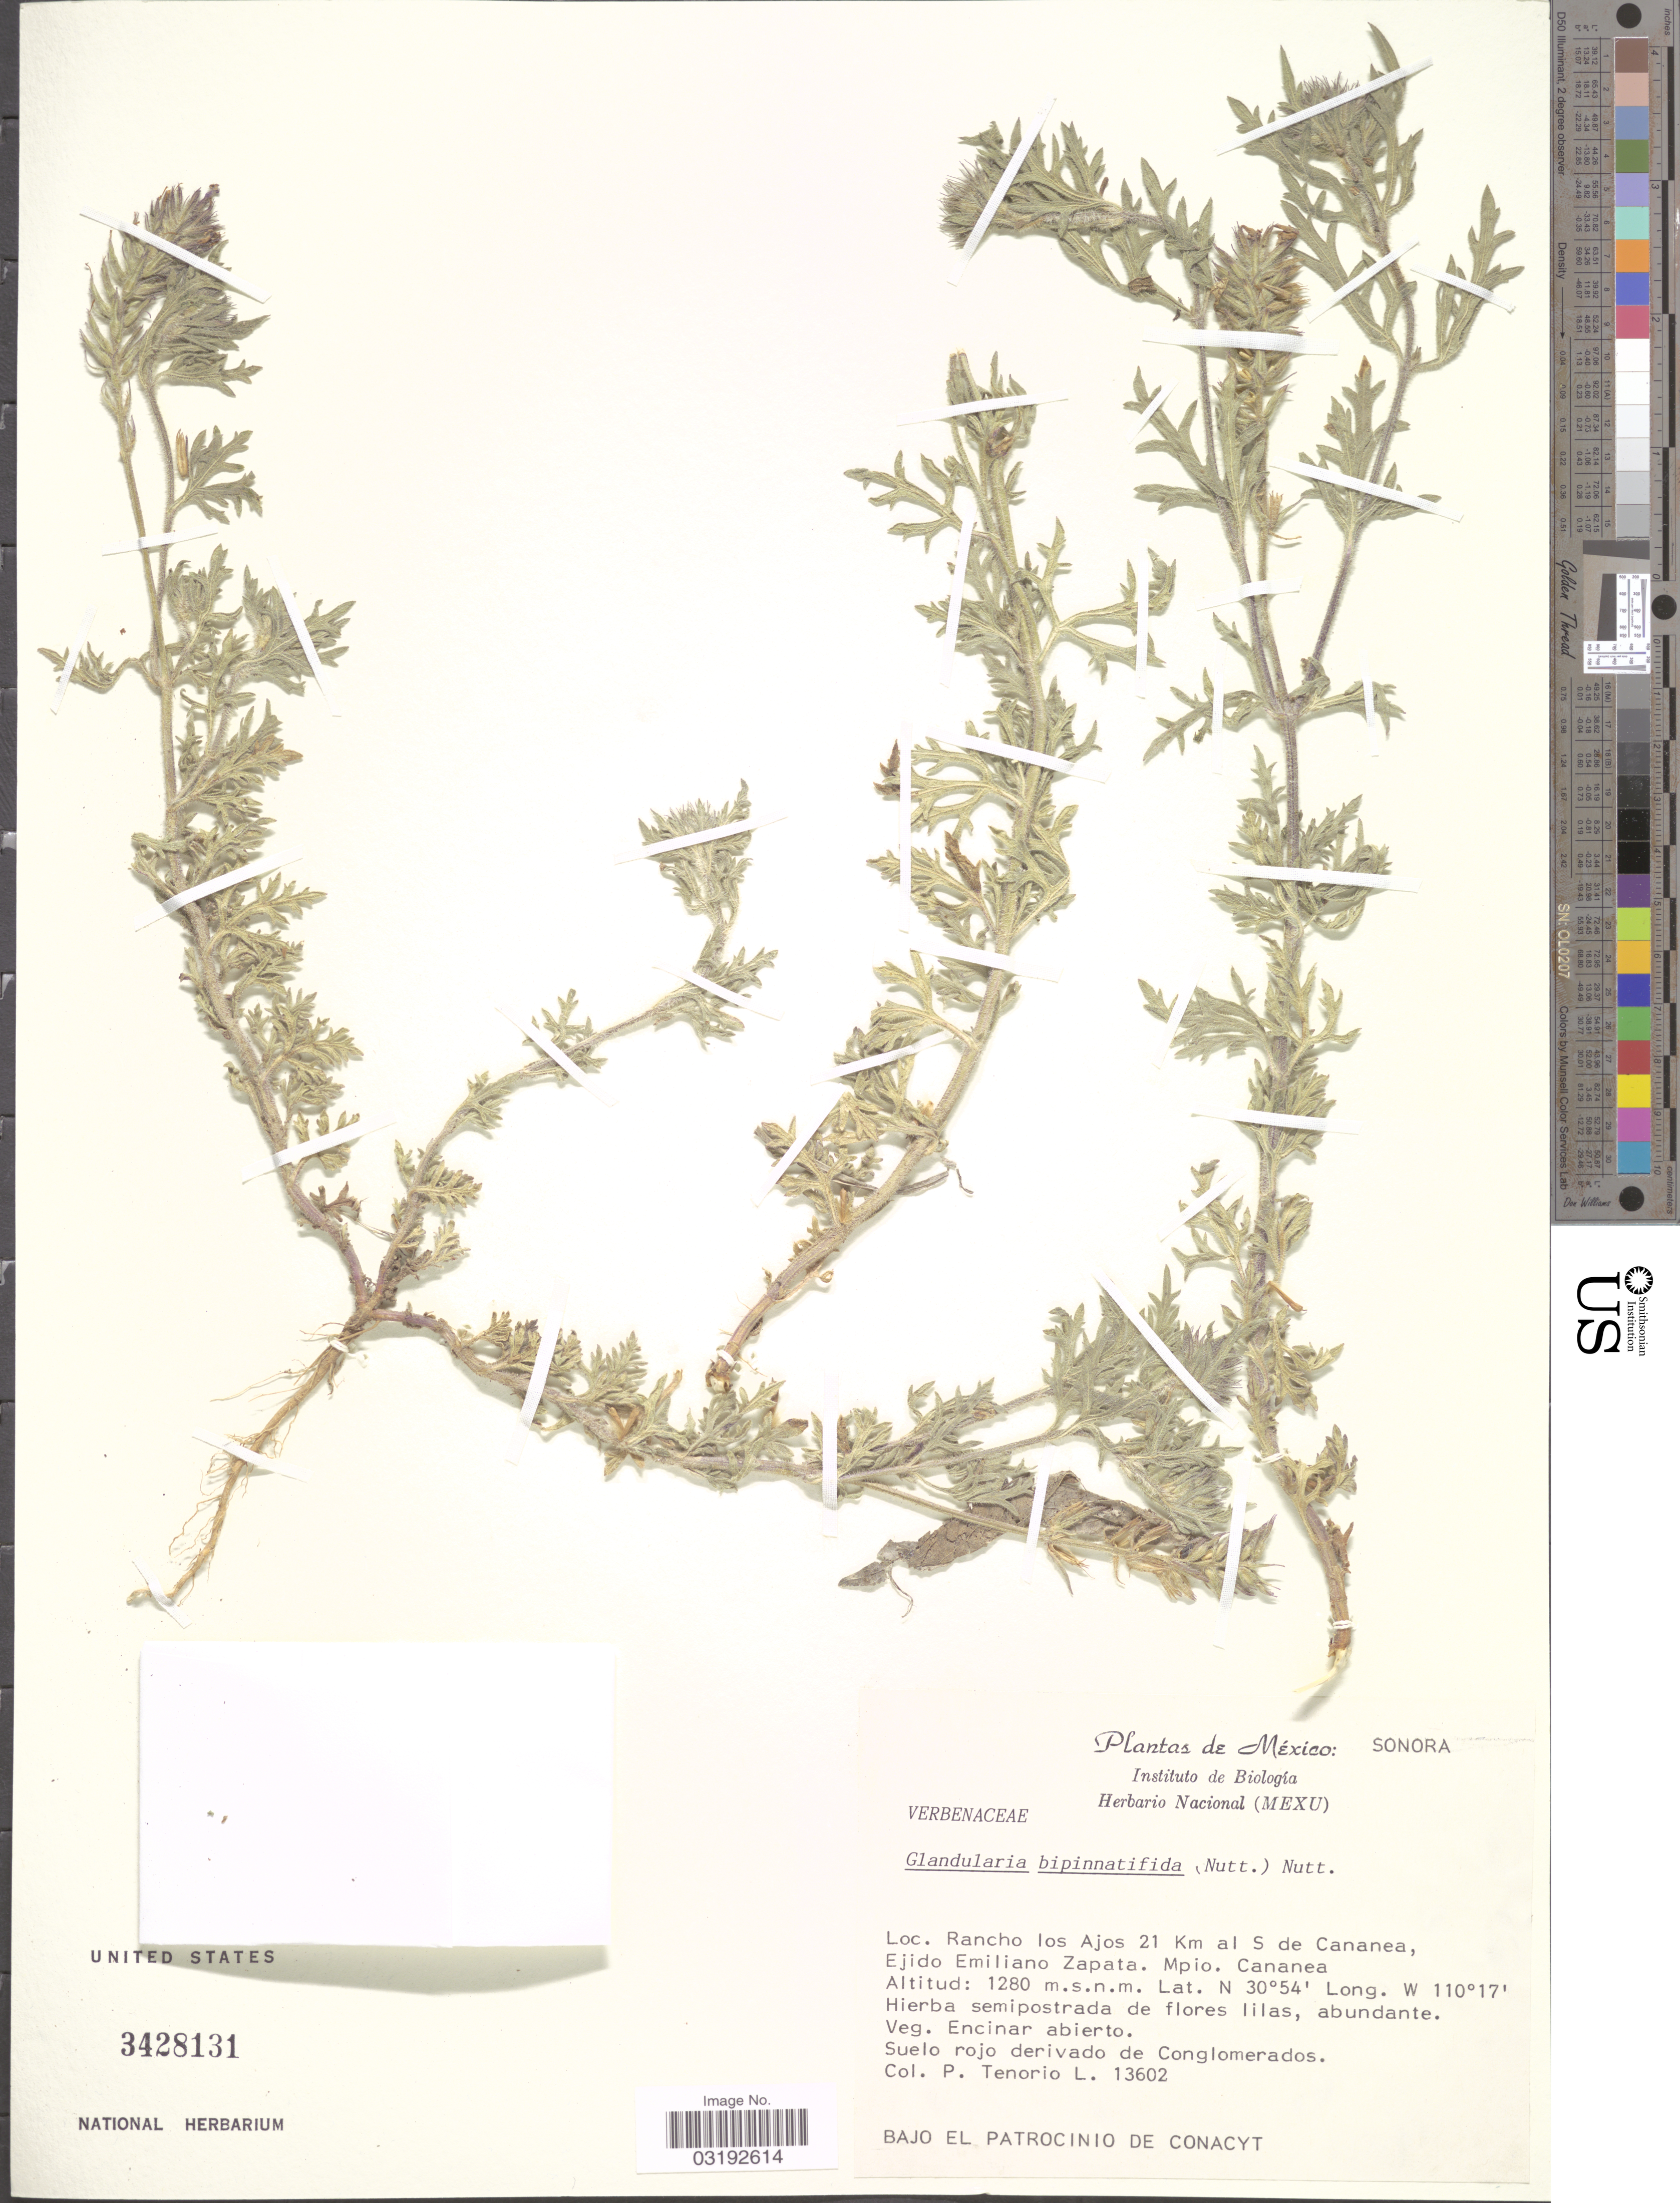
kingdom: Plantae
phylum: Tracheophyta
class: Magnoliopsida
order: Lamiales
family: Verbenaceae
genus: Verbena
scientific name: Verbena bipinnatifida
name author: (Schauer) Nutt.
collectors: P. Tenorio L.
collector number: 13602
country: Mexico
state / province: Sonora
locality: Rancho los Ajos 21 km al S de Cananea, Ejido Emiliano Zapata. Mpio. Cananea.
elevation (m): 1280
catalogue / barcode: US 3428131